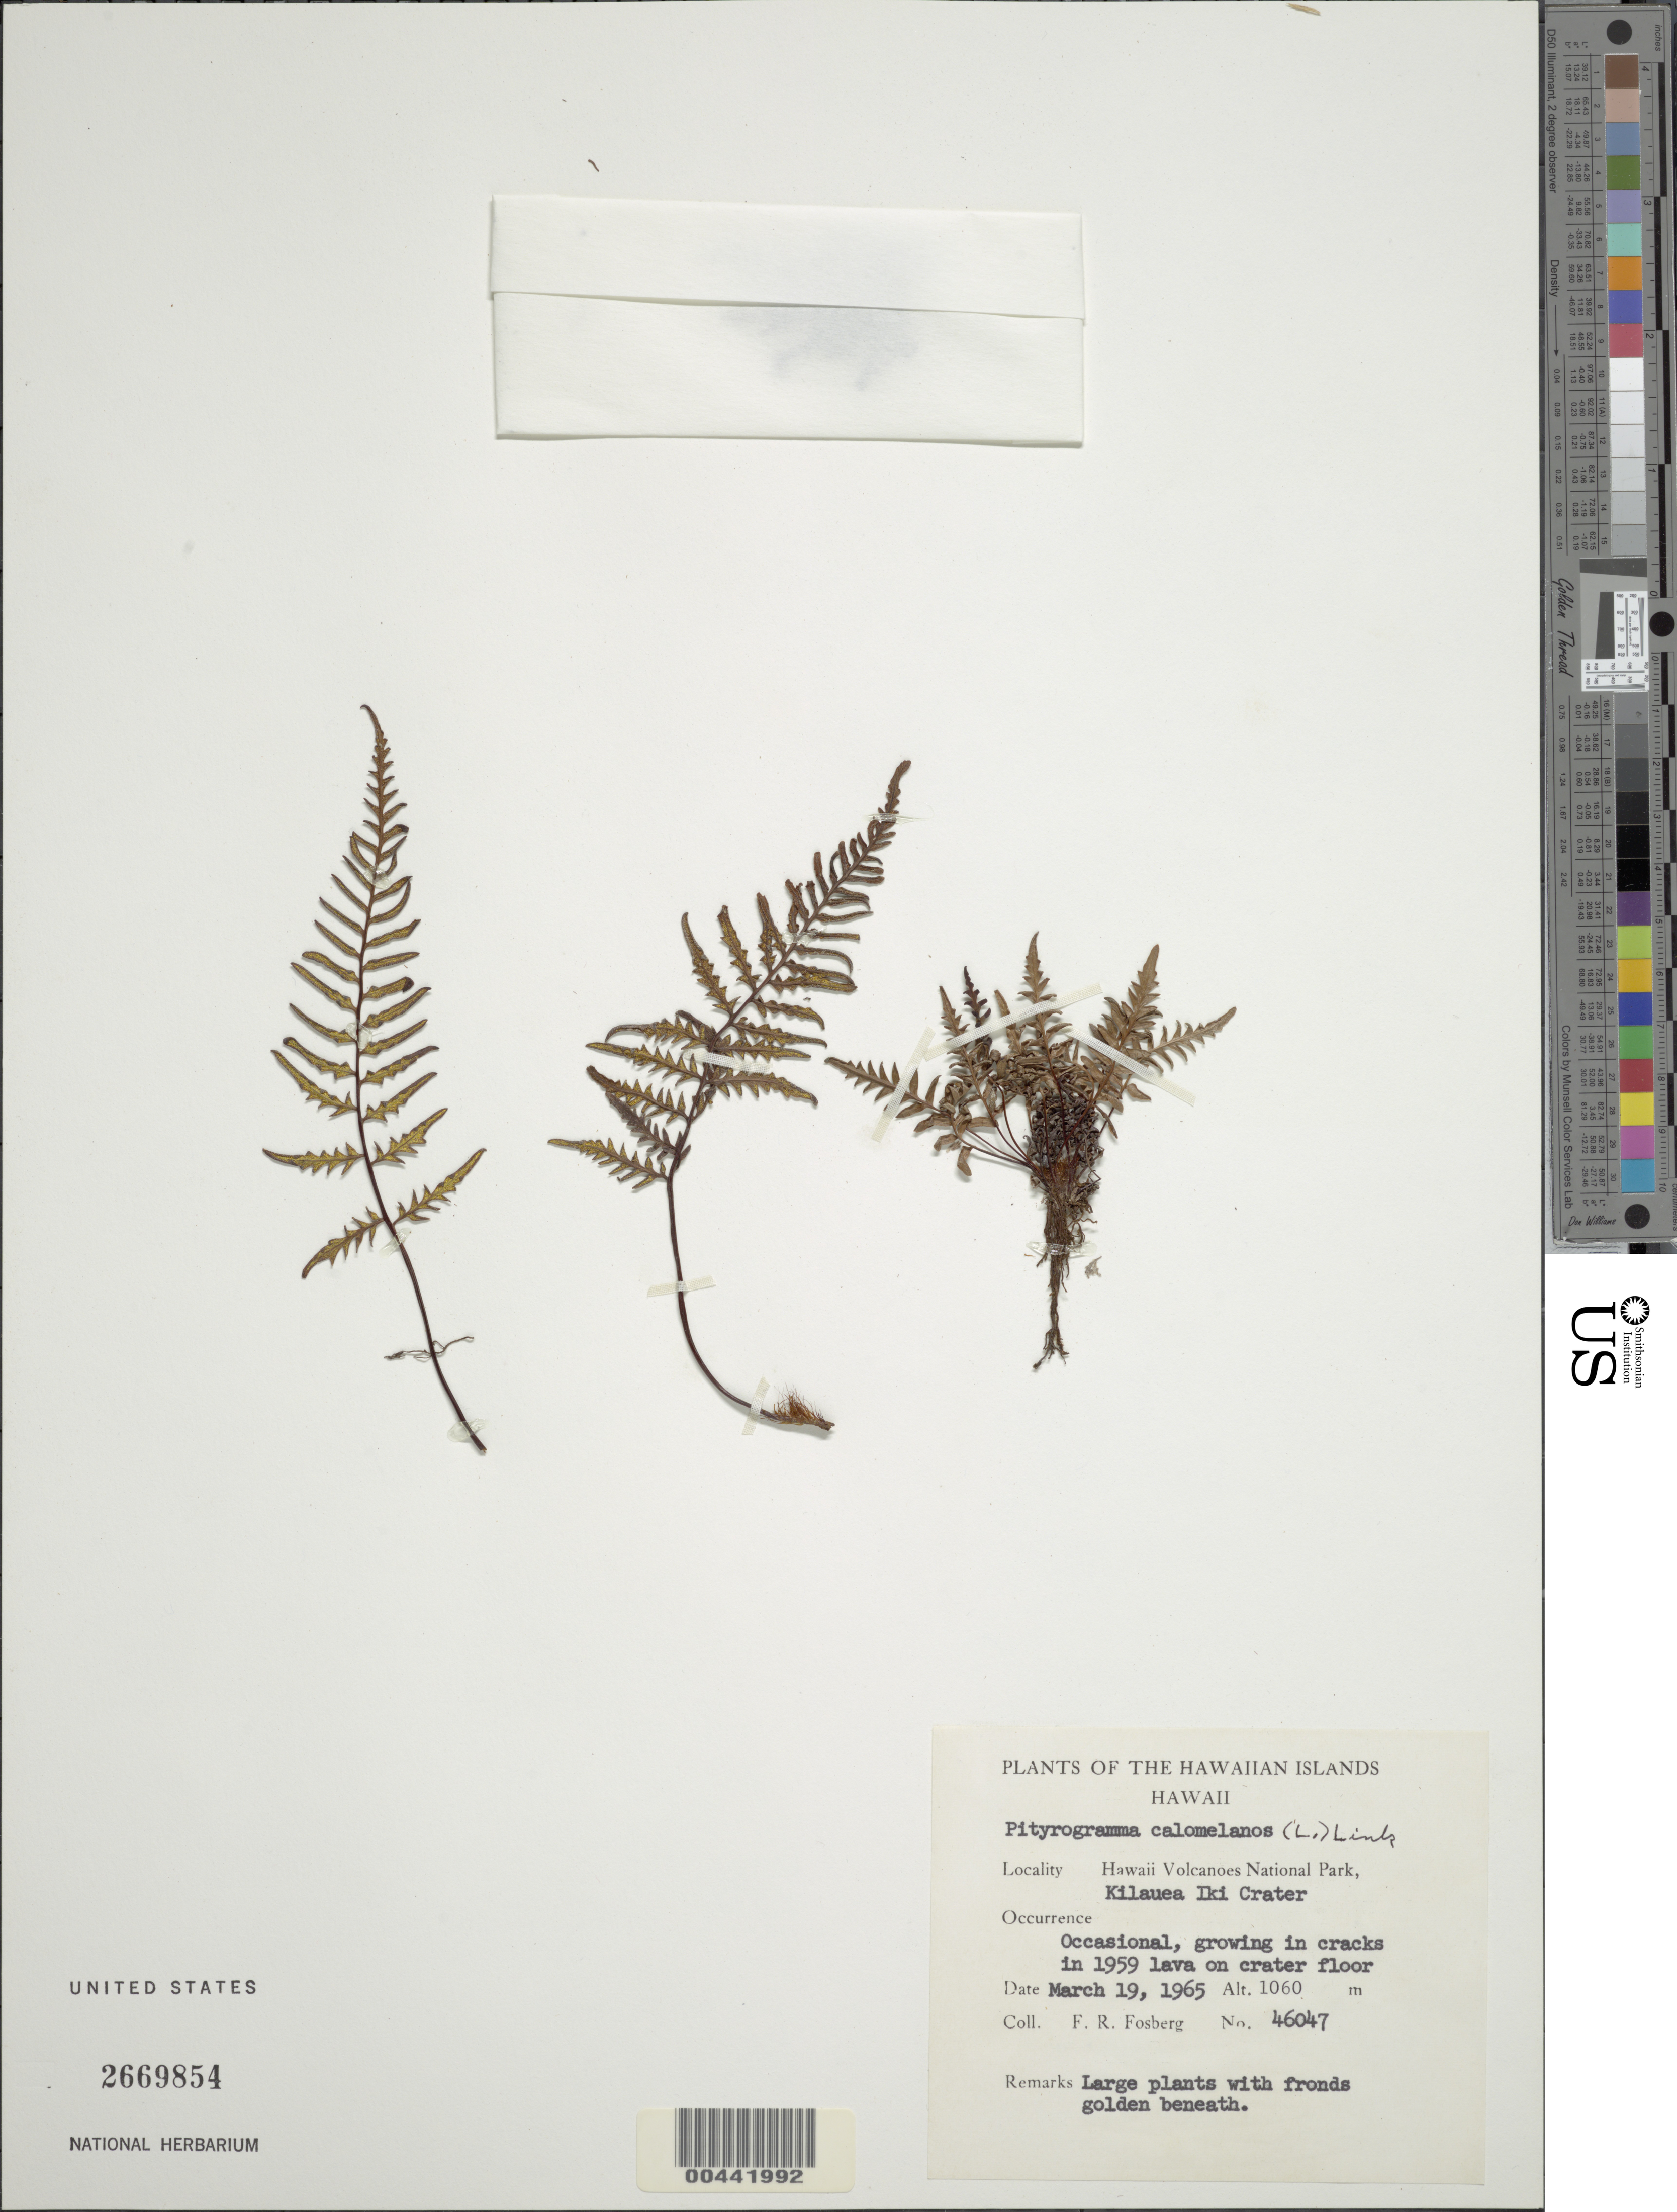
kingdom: Plantae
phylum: Tracheophyta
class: Polypodiopsida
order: Polypodiales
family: Pteridaceae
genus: Pityrogramma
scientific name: Pityrogramma austroamericana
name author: Domin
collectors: F. R. Fosberg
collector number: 46047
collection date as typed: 19 Mar 1965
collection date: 1965-03-19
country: United States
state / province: Hawaii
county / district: Hawaii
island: Hawaii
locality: Hawaii Volcanoes National Park, Kilauea Iki Crater, in 1959 lava on crater floor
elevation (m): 1060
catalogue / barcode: US 2669854